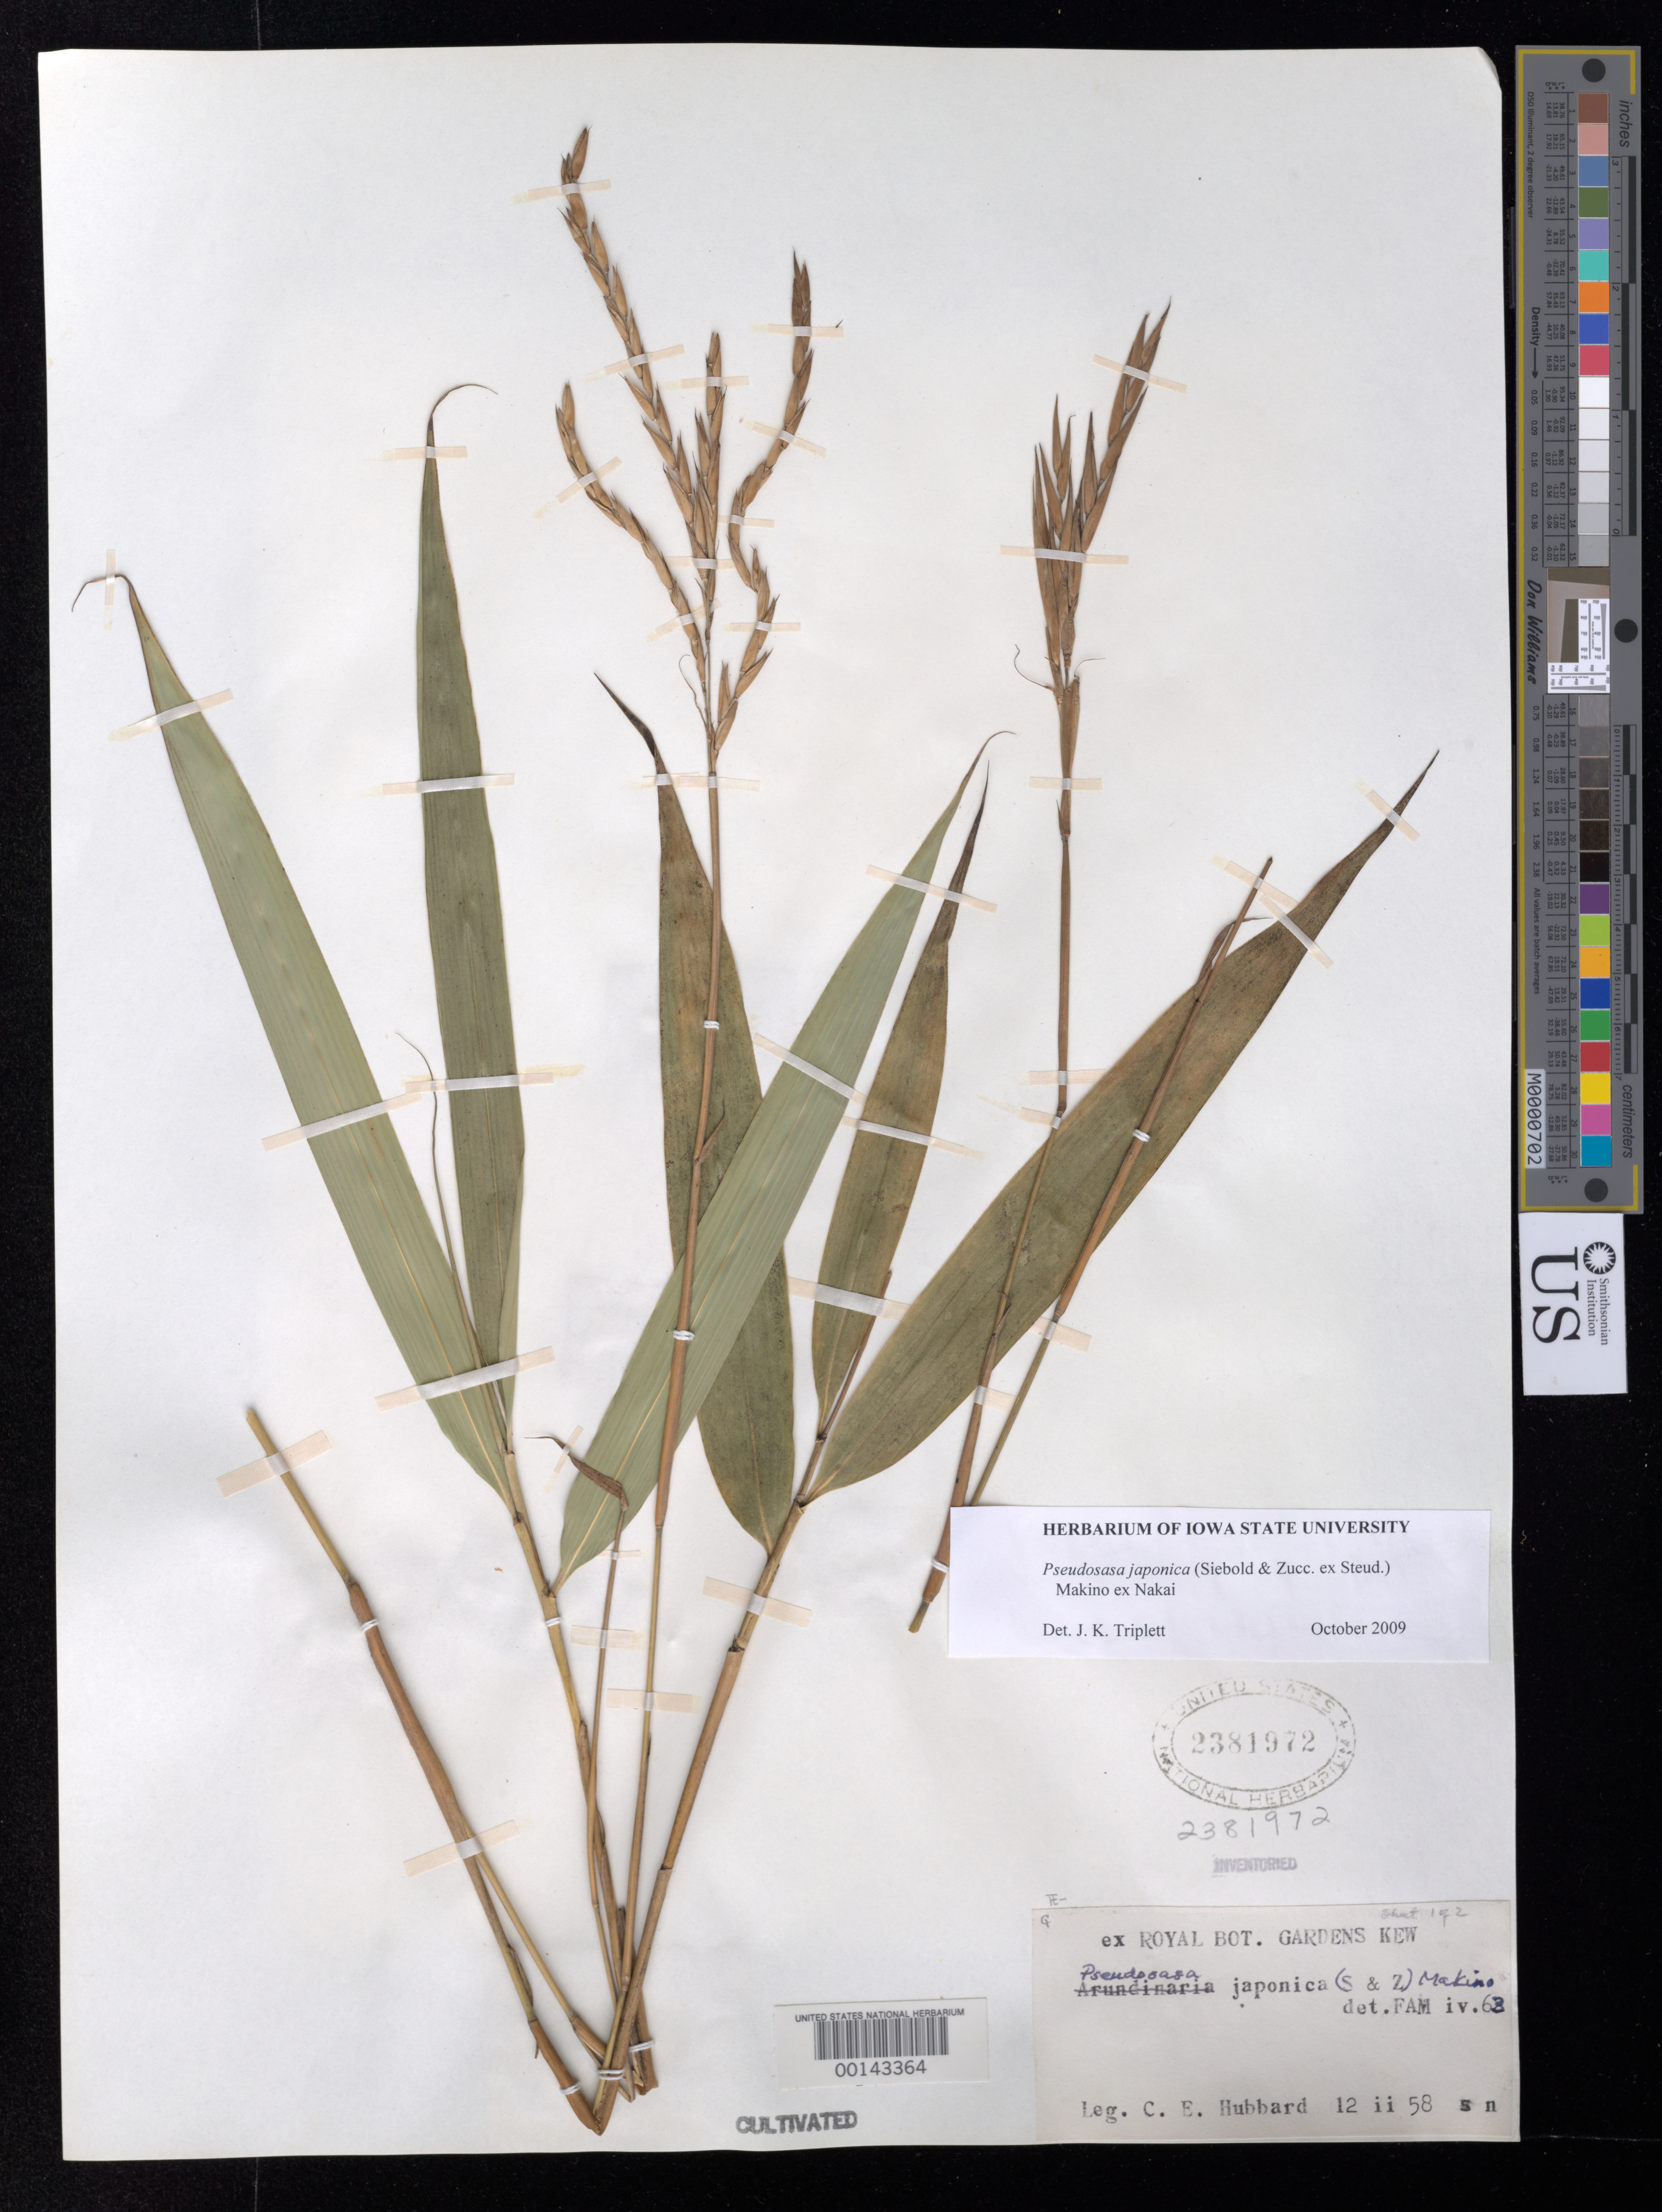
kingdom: Plantae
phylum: Tracheophyta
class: Liliopsida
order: Poales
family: Poaceae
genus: Pseudosasa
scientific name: Pseudosasa japonica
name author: (Siebold & Zucc. ex Steud.) Makino ex Nakai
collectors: C. E. Hubbard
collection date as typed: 12 Feb 1958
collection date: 1958-02-12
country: United Kingdom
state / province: England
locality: Royal bot. gardens, kew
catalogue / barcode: US 2381972